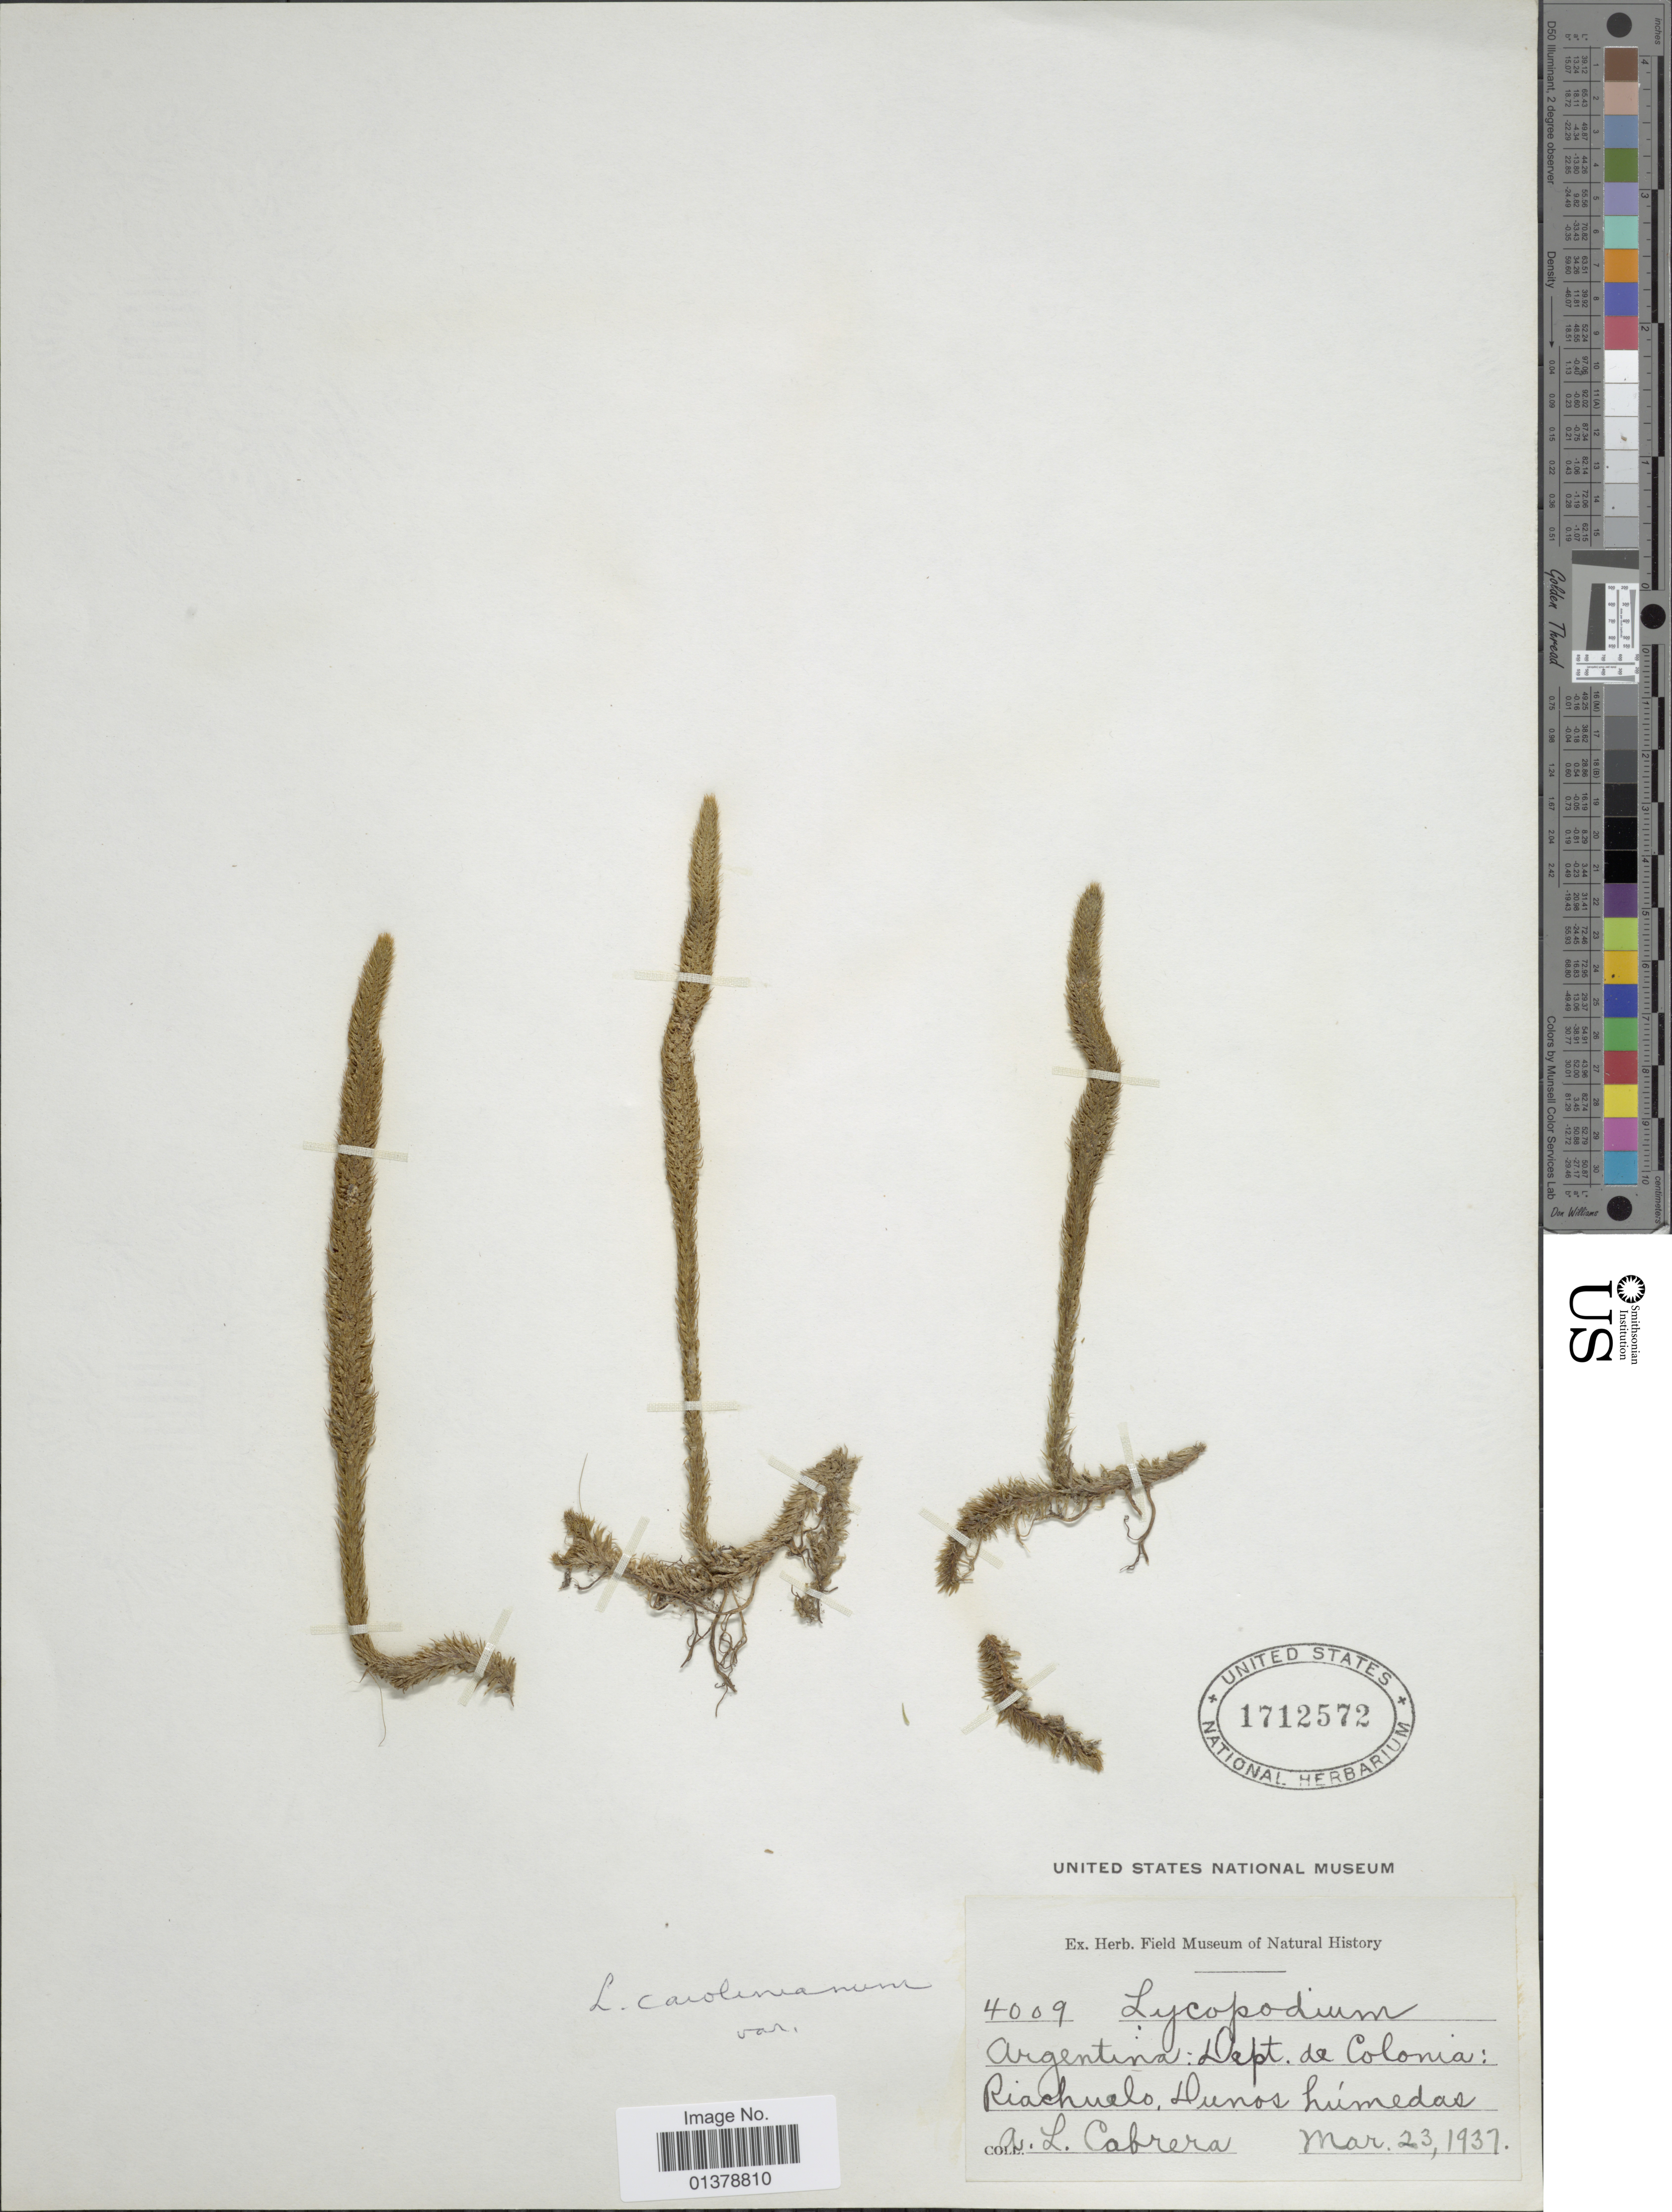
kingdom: Plantae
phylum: Tracheophyta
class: Lycopodiopsida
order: Lycopodiales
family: Lycopodiaceae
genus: Lycopodiella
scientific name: Lycopodiella alopecuroides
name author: (L.) Cranfill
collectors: A. L. Cabrera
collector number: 4009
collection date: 1937-03-23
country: Argentina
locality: Dept de Colonia, Piachuelo, dunos humedas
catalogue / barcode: US 1712572